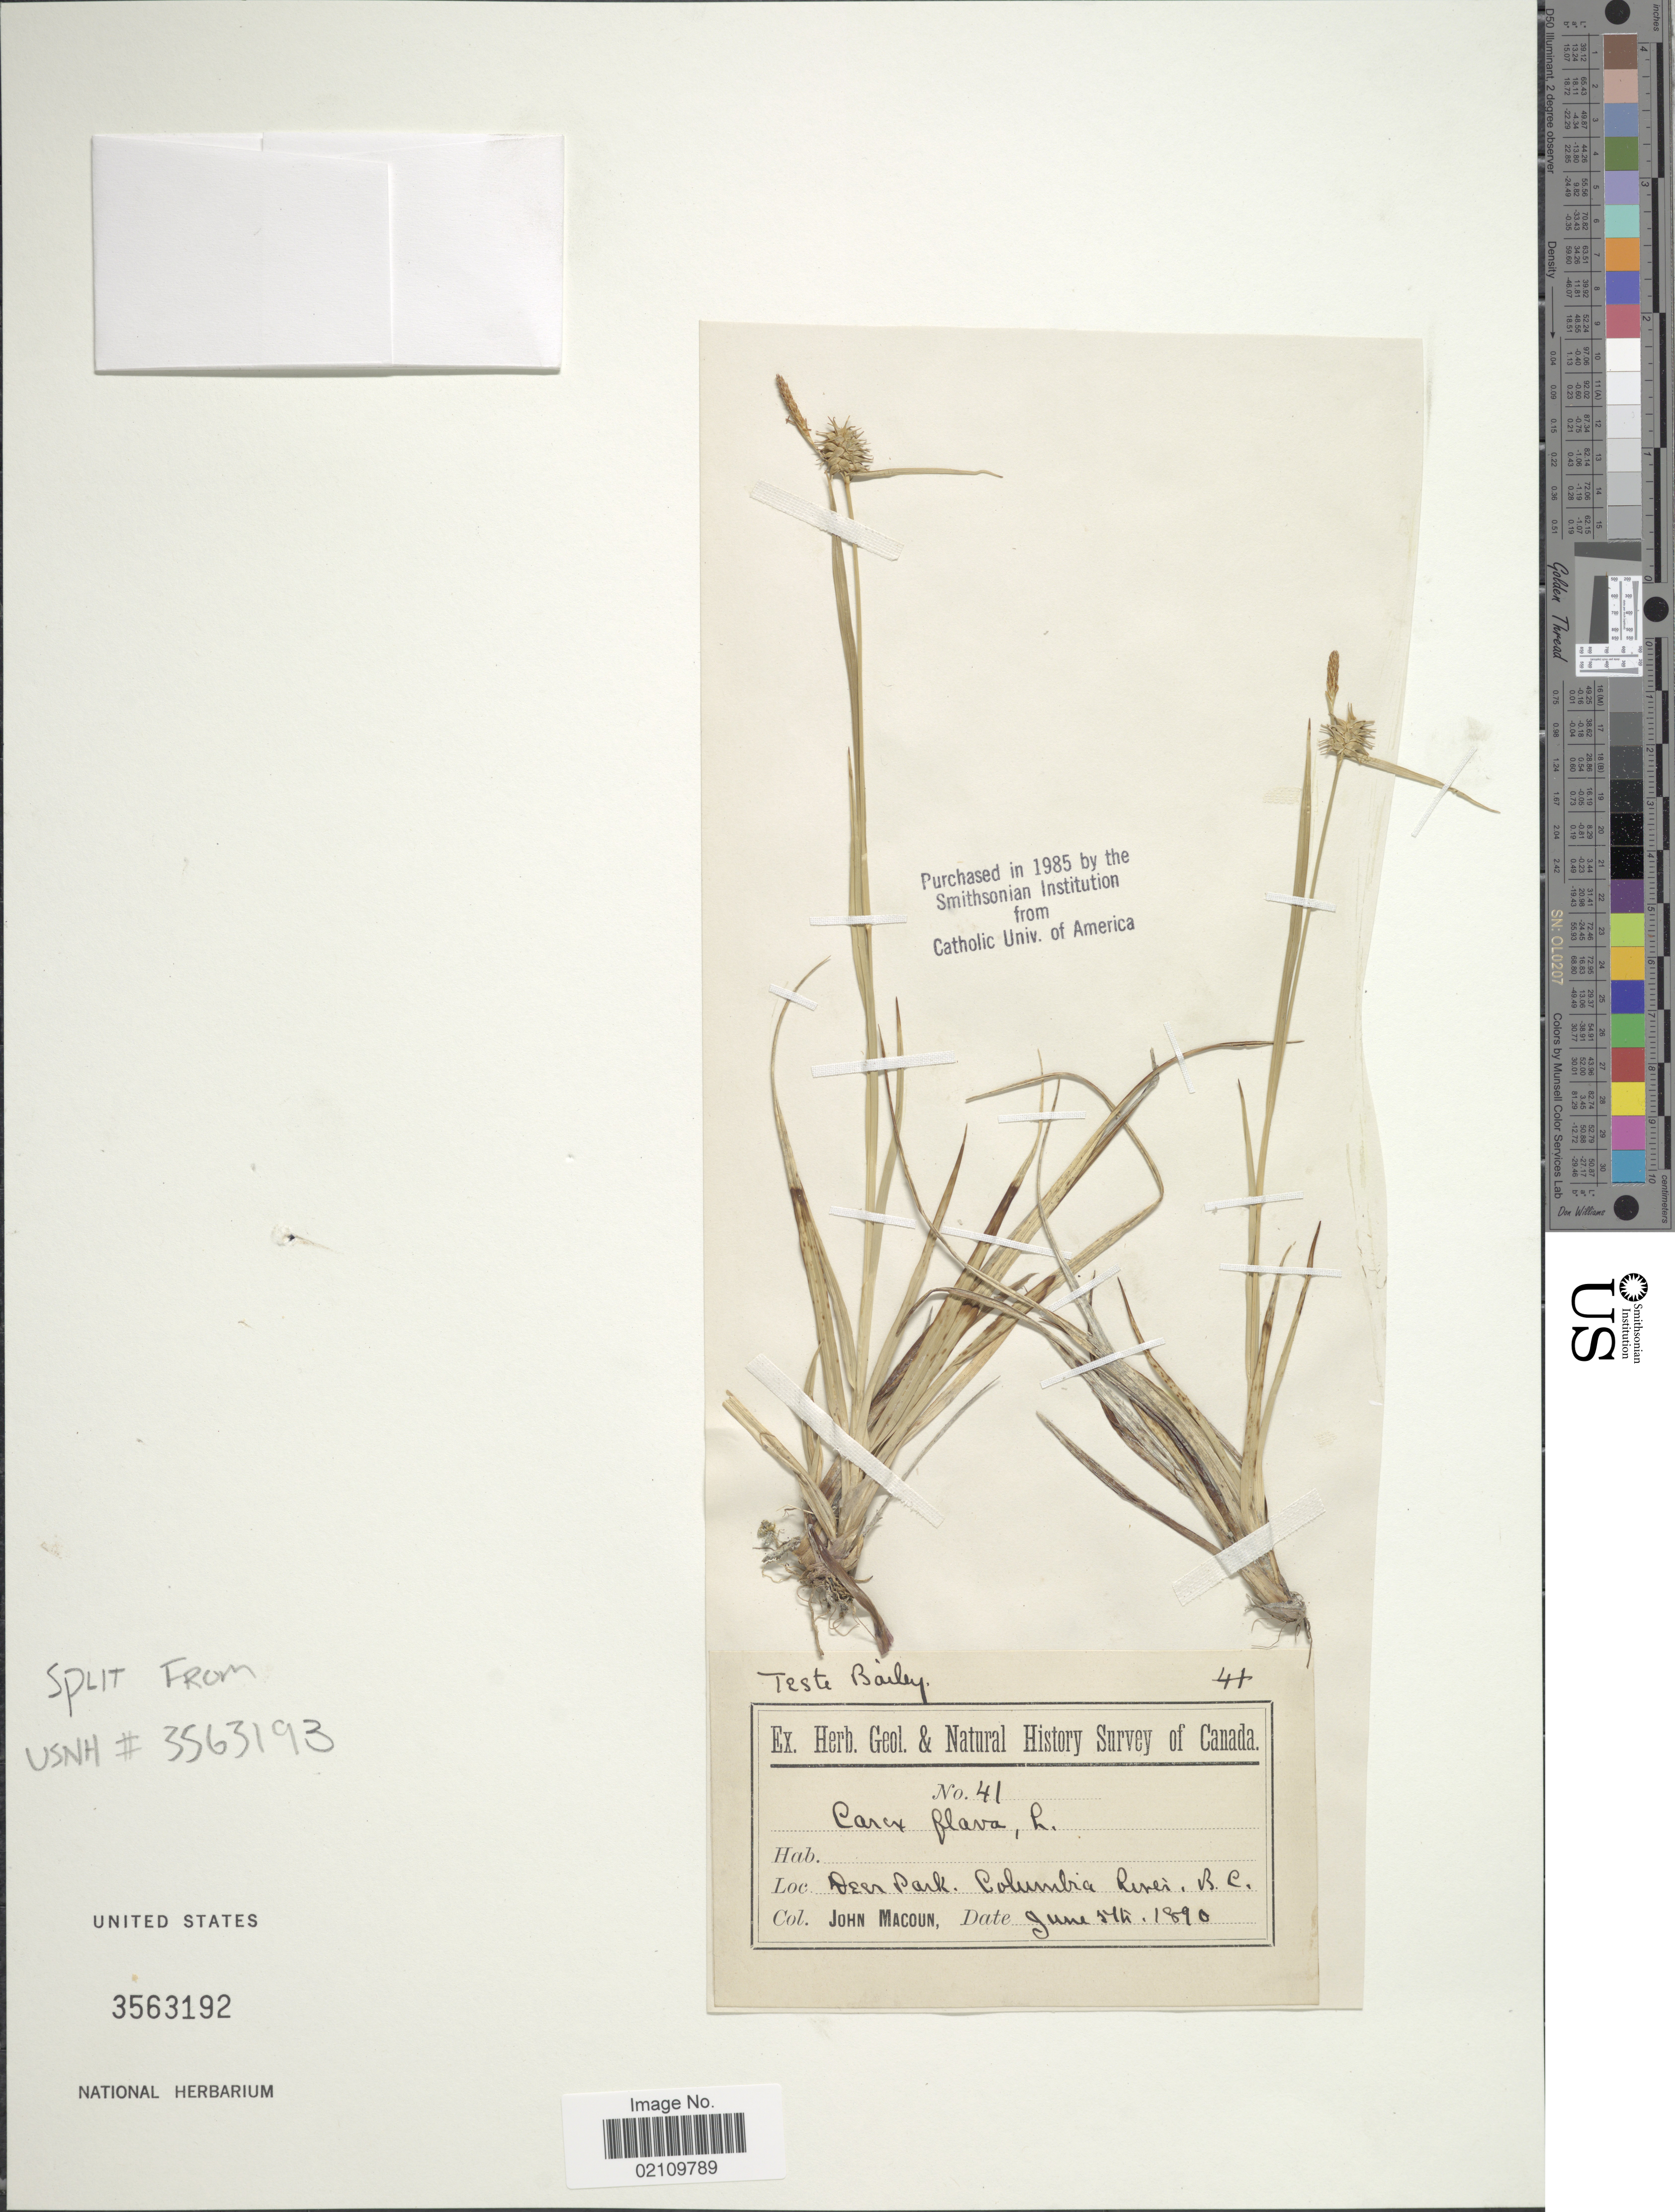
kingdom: Plantae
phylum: Tracheophyta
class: Liliopsida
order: Poales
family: Cyperaceae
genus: Carex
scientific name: Carex flava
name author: L.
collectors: J. Macoun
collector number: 41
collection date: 1890-06-05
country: Canada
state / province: British Columbia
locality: Deer Park. Columbia River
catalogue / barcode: US 3563192